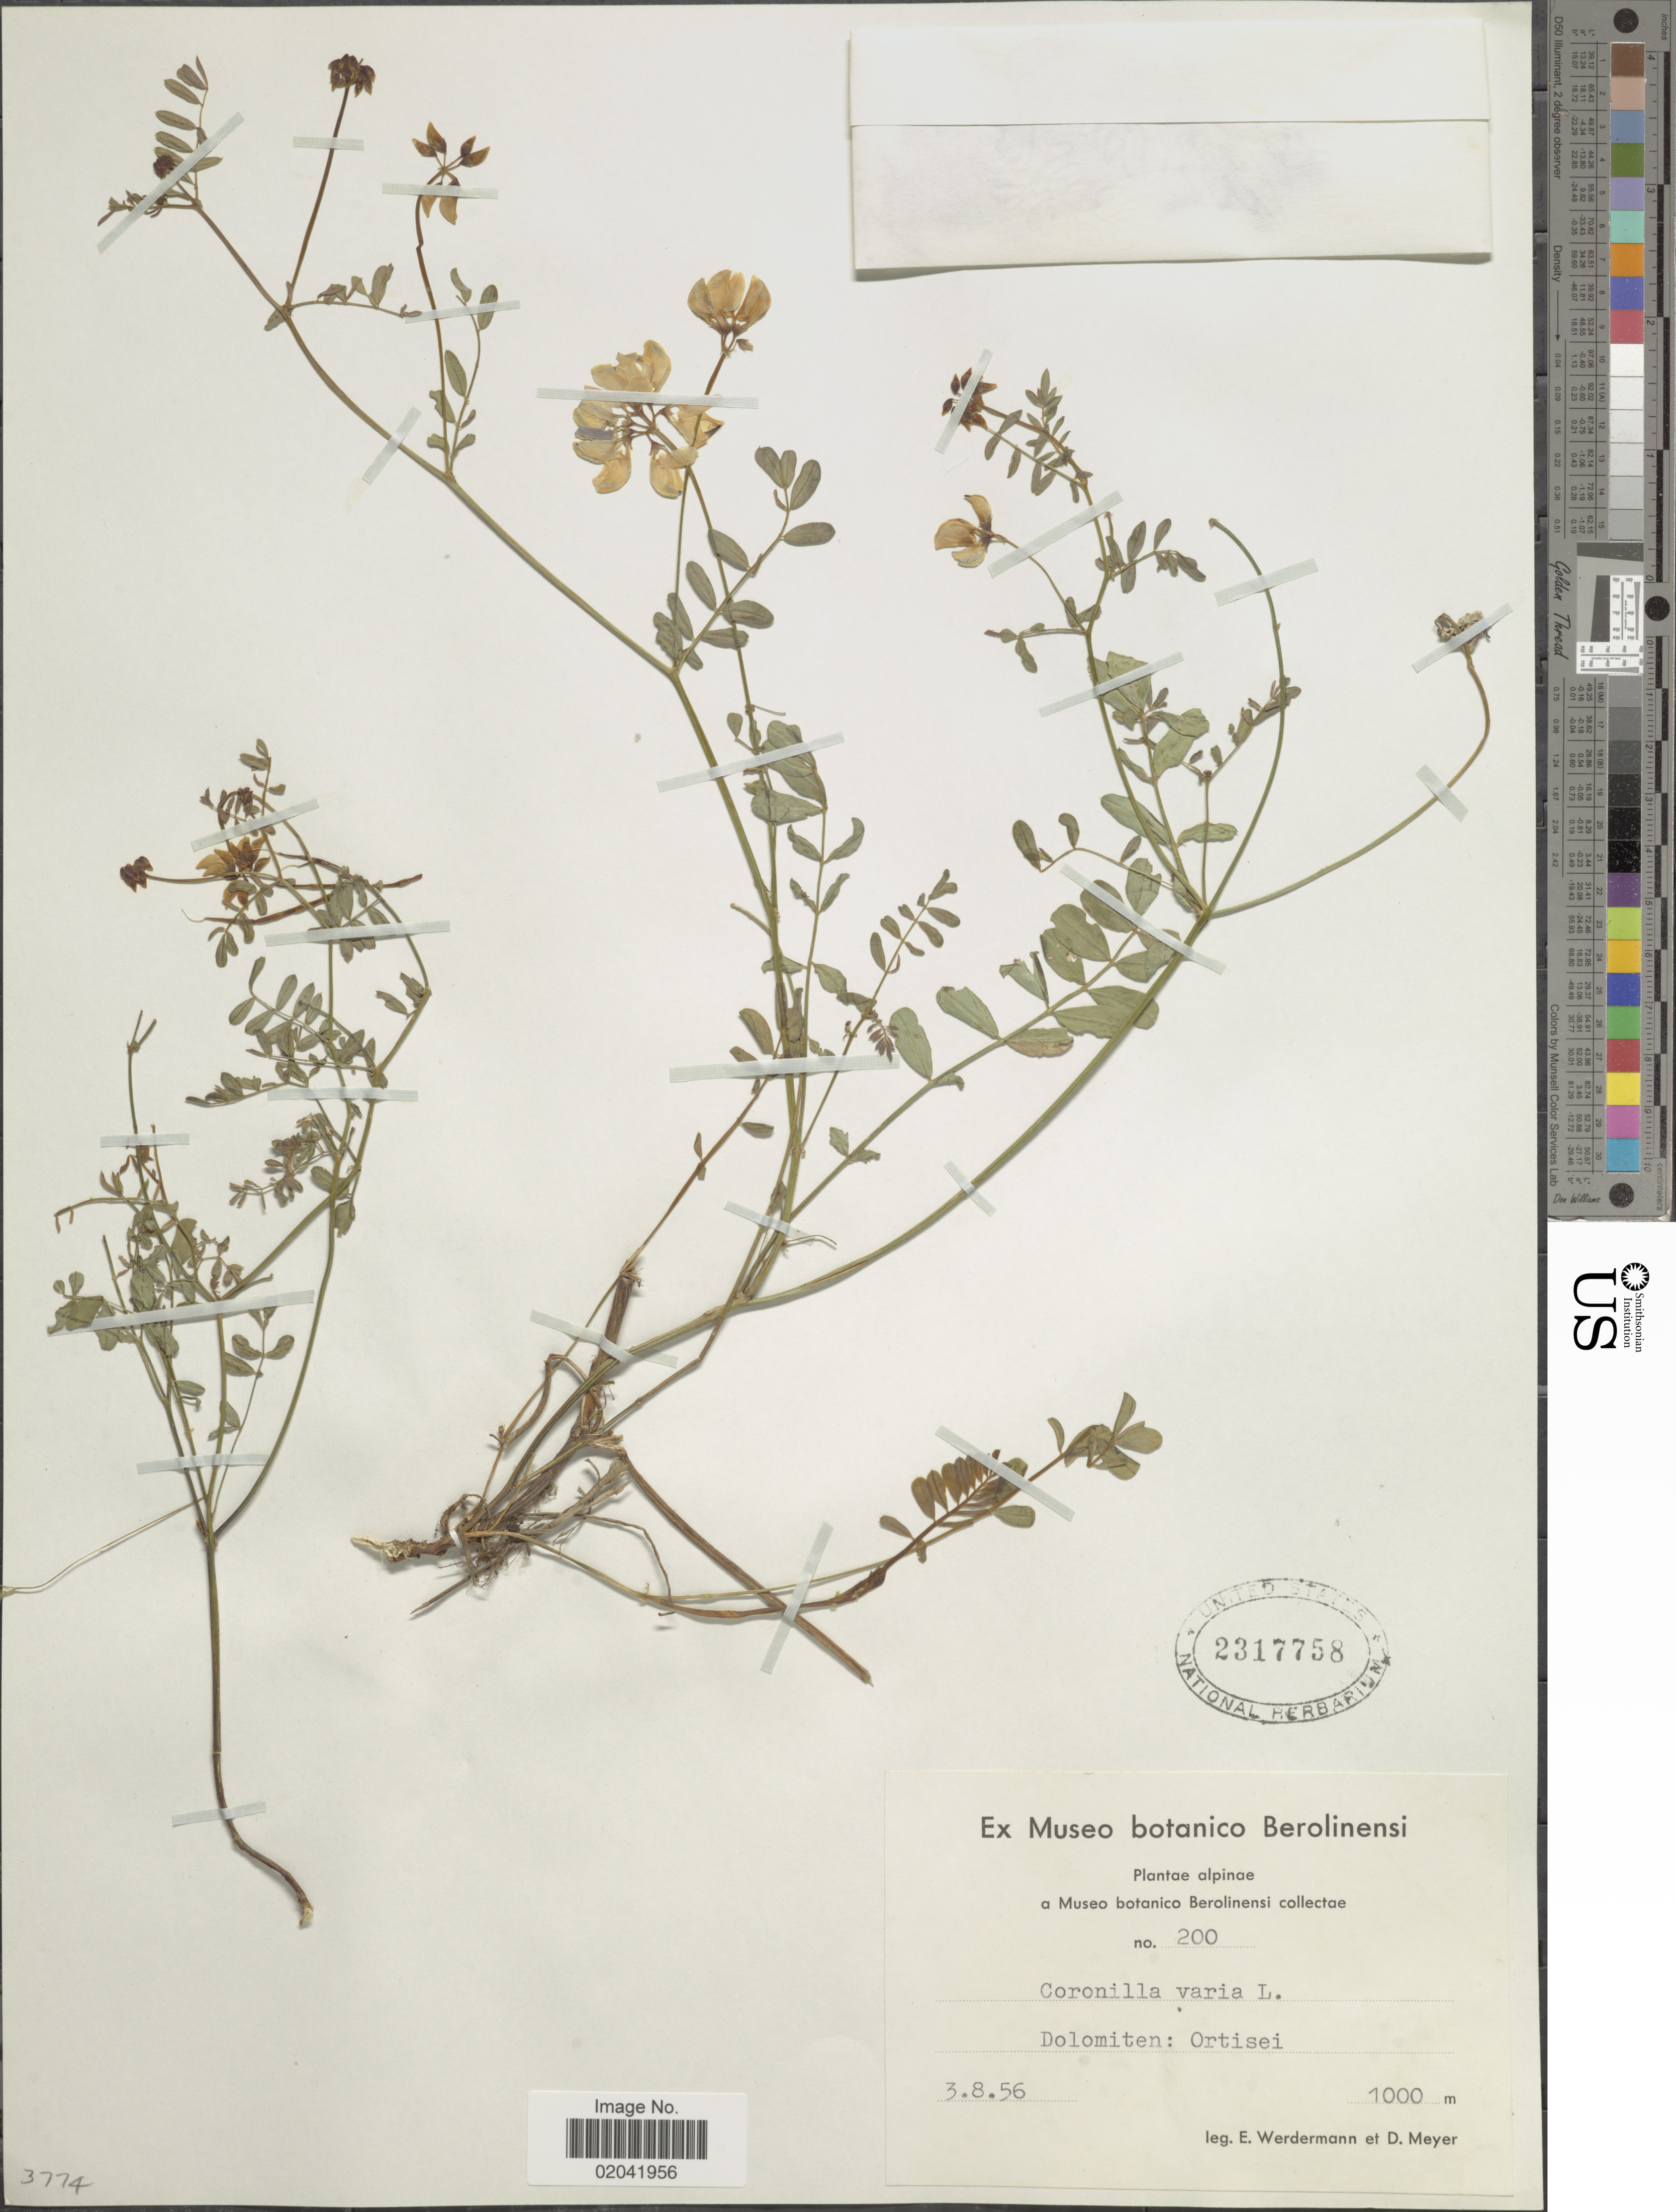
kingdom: Plantae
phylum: Tracheophyta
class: Magnoliopsida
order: Fabales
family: Fabaceae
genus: Coronilla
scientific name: Coronilla varia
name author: L.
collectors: E. Werdermann & D. Meyer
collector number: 200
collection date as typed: Transcribed d/m/y: 3/8/56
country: Italy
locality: Dolomiten: Ortisei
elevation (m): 1000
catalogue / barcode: US 2317758